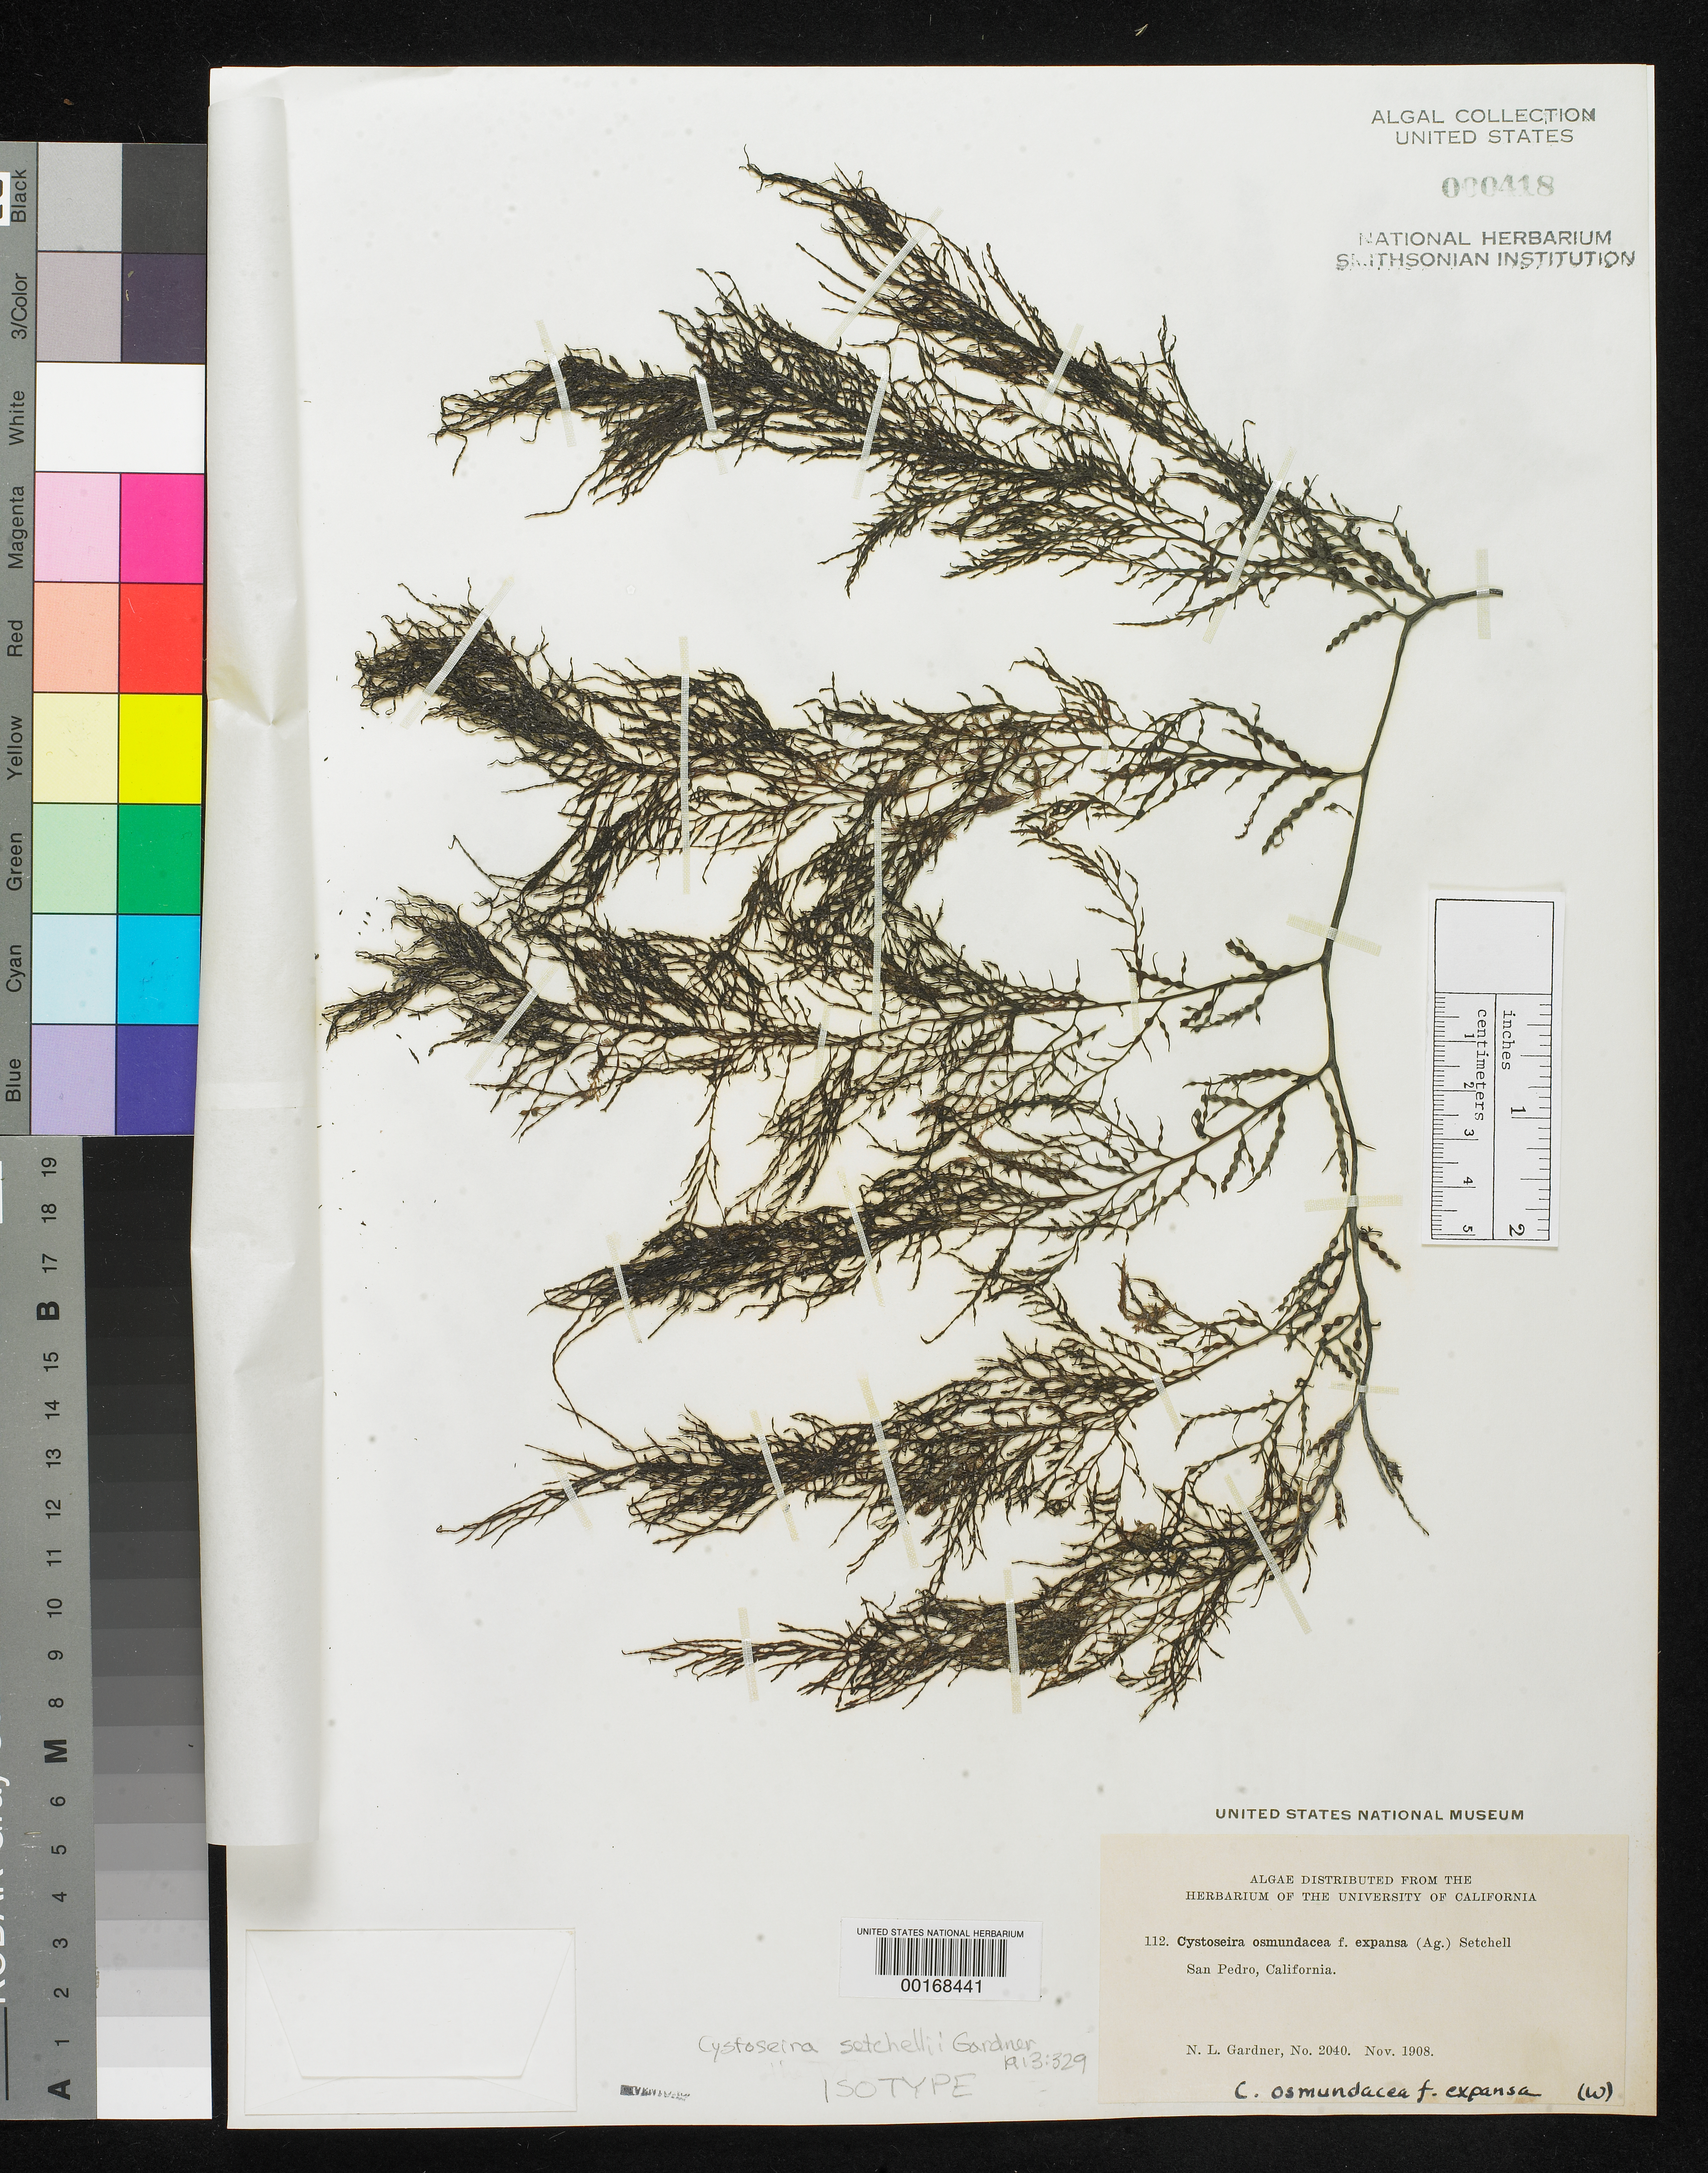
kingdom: Chromista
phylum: Ochrophyta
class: Phaeophyceae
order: Fucales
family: Sargassaceae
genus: Cystoseira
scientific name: Cystoseira setchellii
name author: N.L. Gardner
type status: Isotype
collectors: N. Gardner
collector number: NLG 2040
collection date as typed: Nov 1908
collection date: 1908-11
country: United States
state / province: California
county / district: Los Angeles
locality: San Pedro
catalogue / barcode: US 418